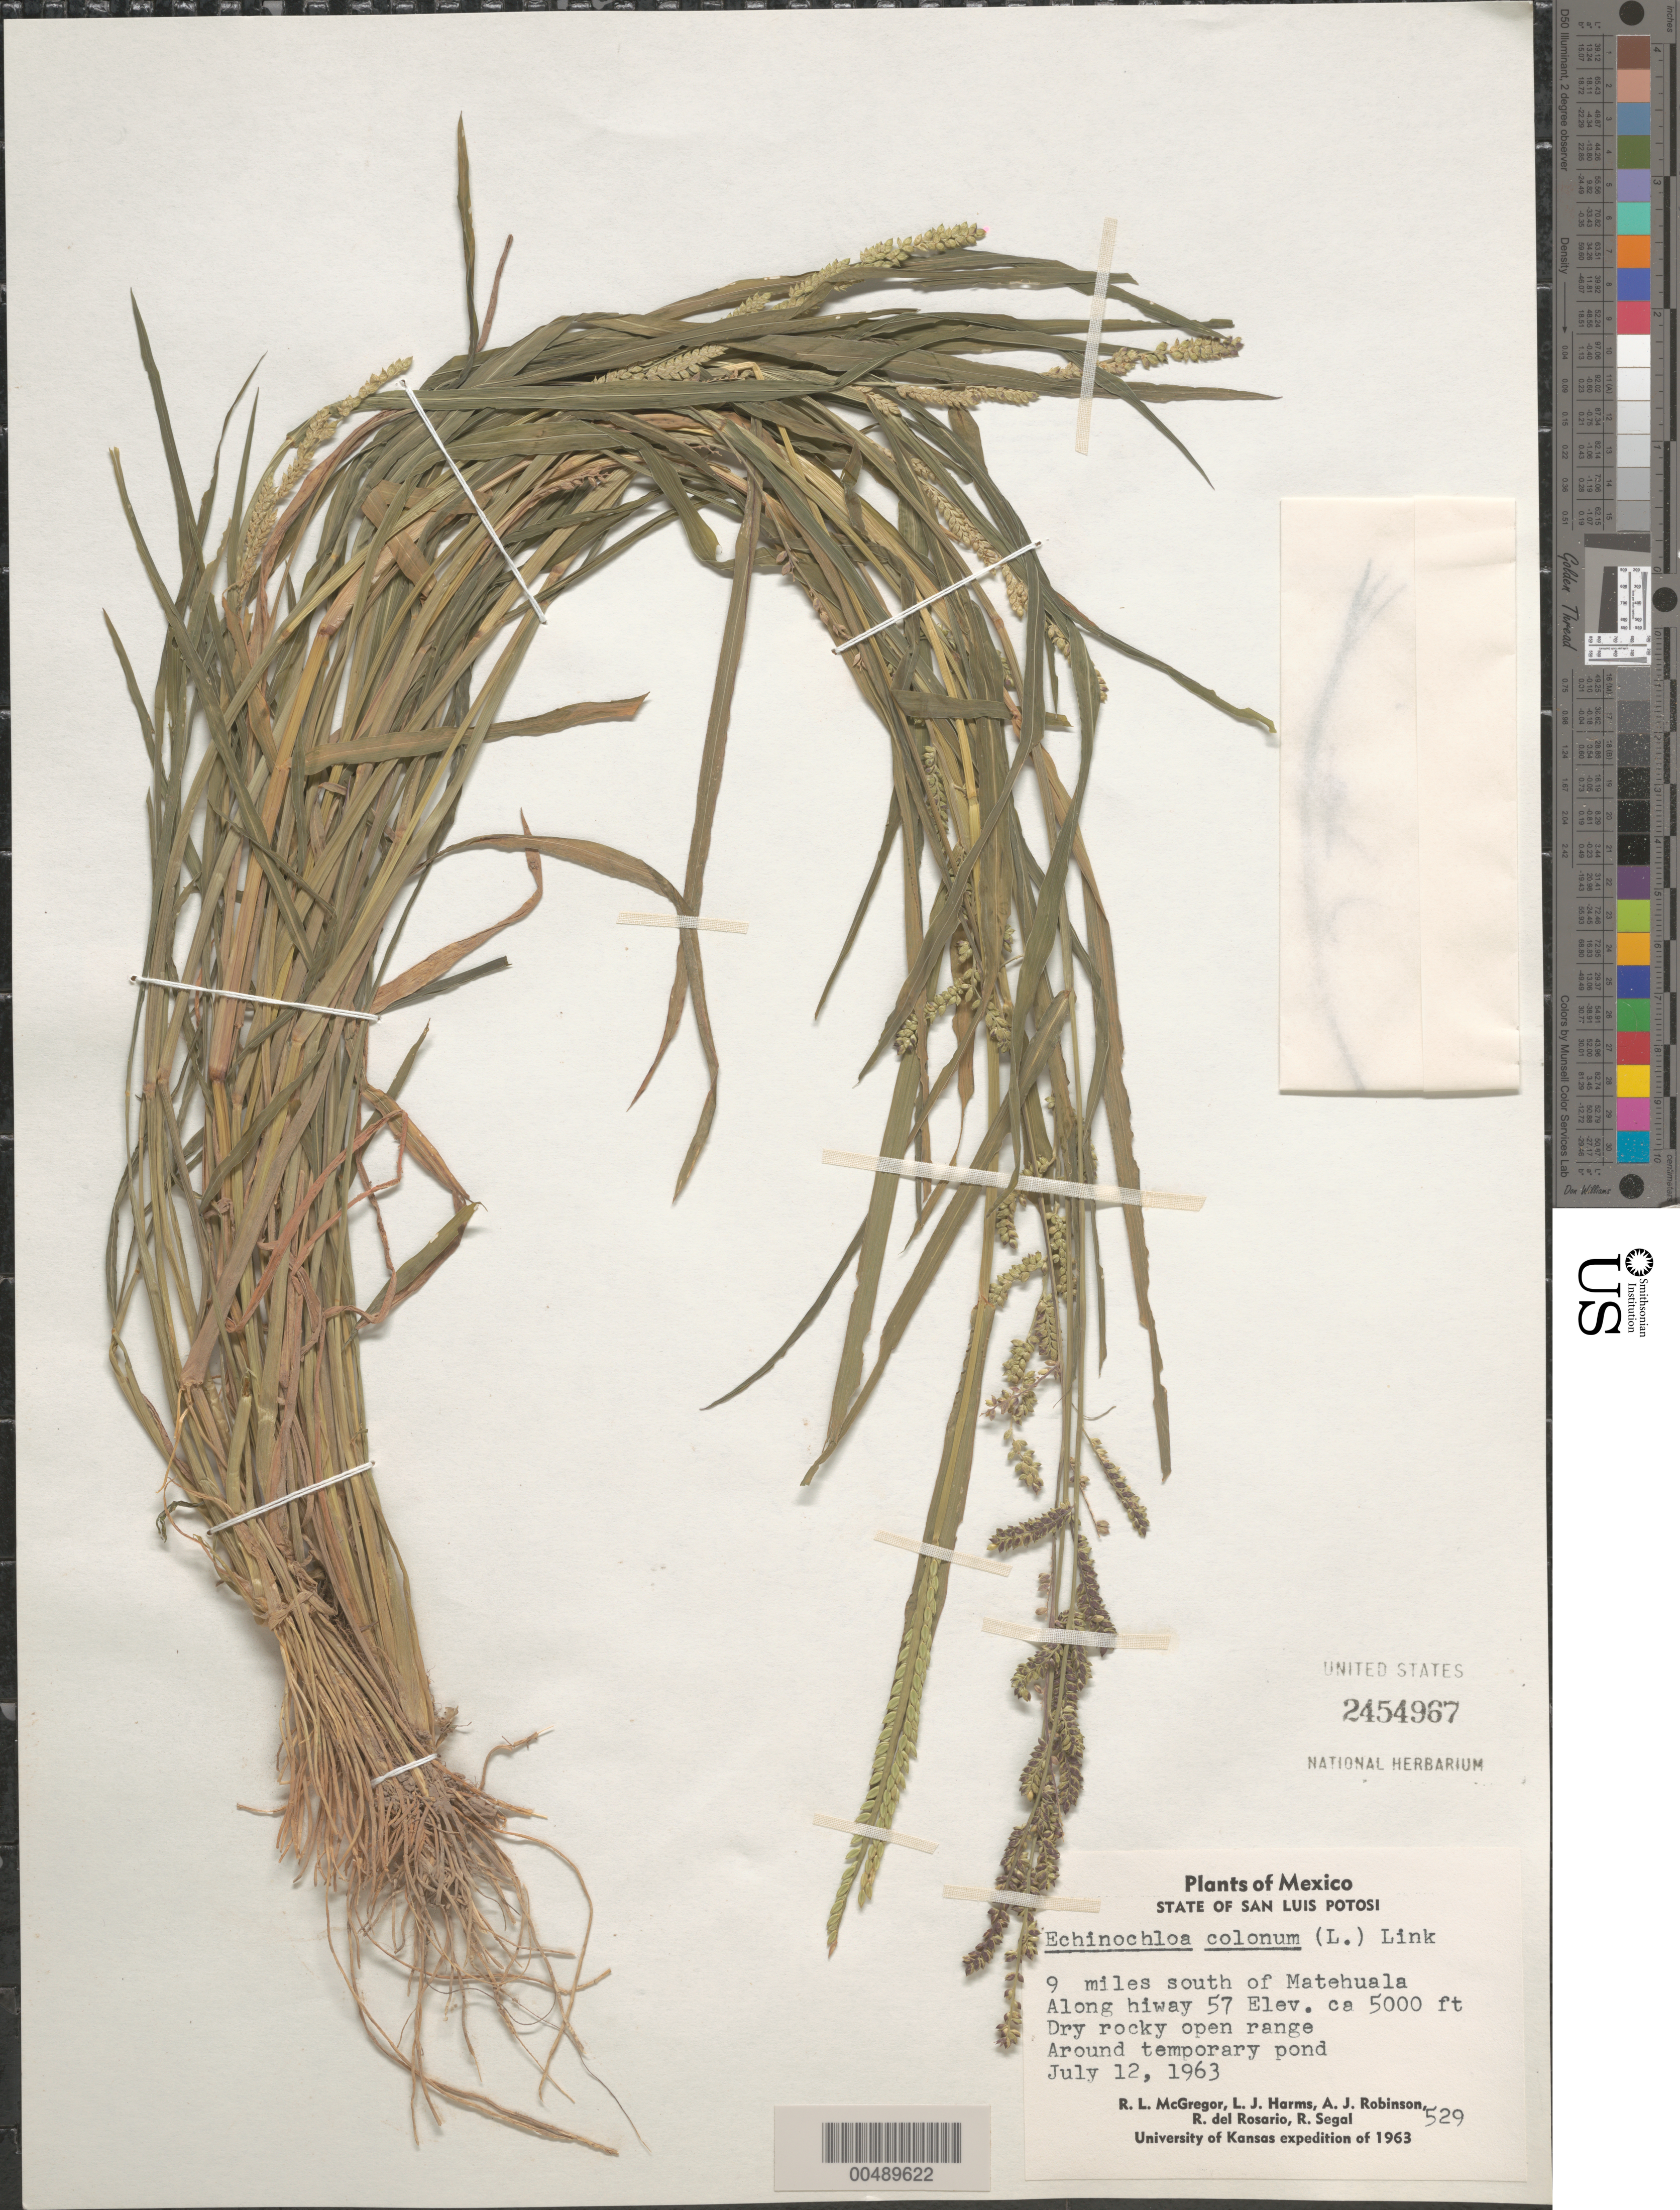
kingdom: Plantae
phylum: Tracheophyta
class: Liliopsida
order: Poales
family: Poaceae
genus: Echinochloa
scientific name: Echinochloa colona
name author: (L.) Link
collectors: R. McGregor, L. Harms & A. J. Robinson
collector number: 529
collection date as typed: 12 Jul 1963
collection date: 1963-07-12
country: Mexico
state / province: San Luis Potosi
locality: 9 mi S of Matehuala, along hwy 57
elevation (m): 1524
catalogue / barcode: US 2454967